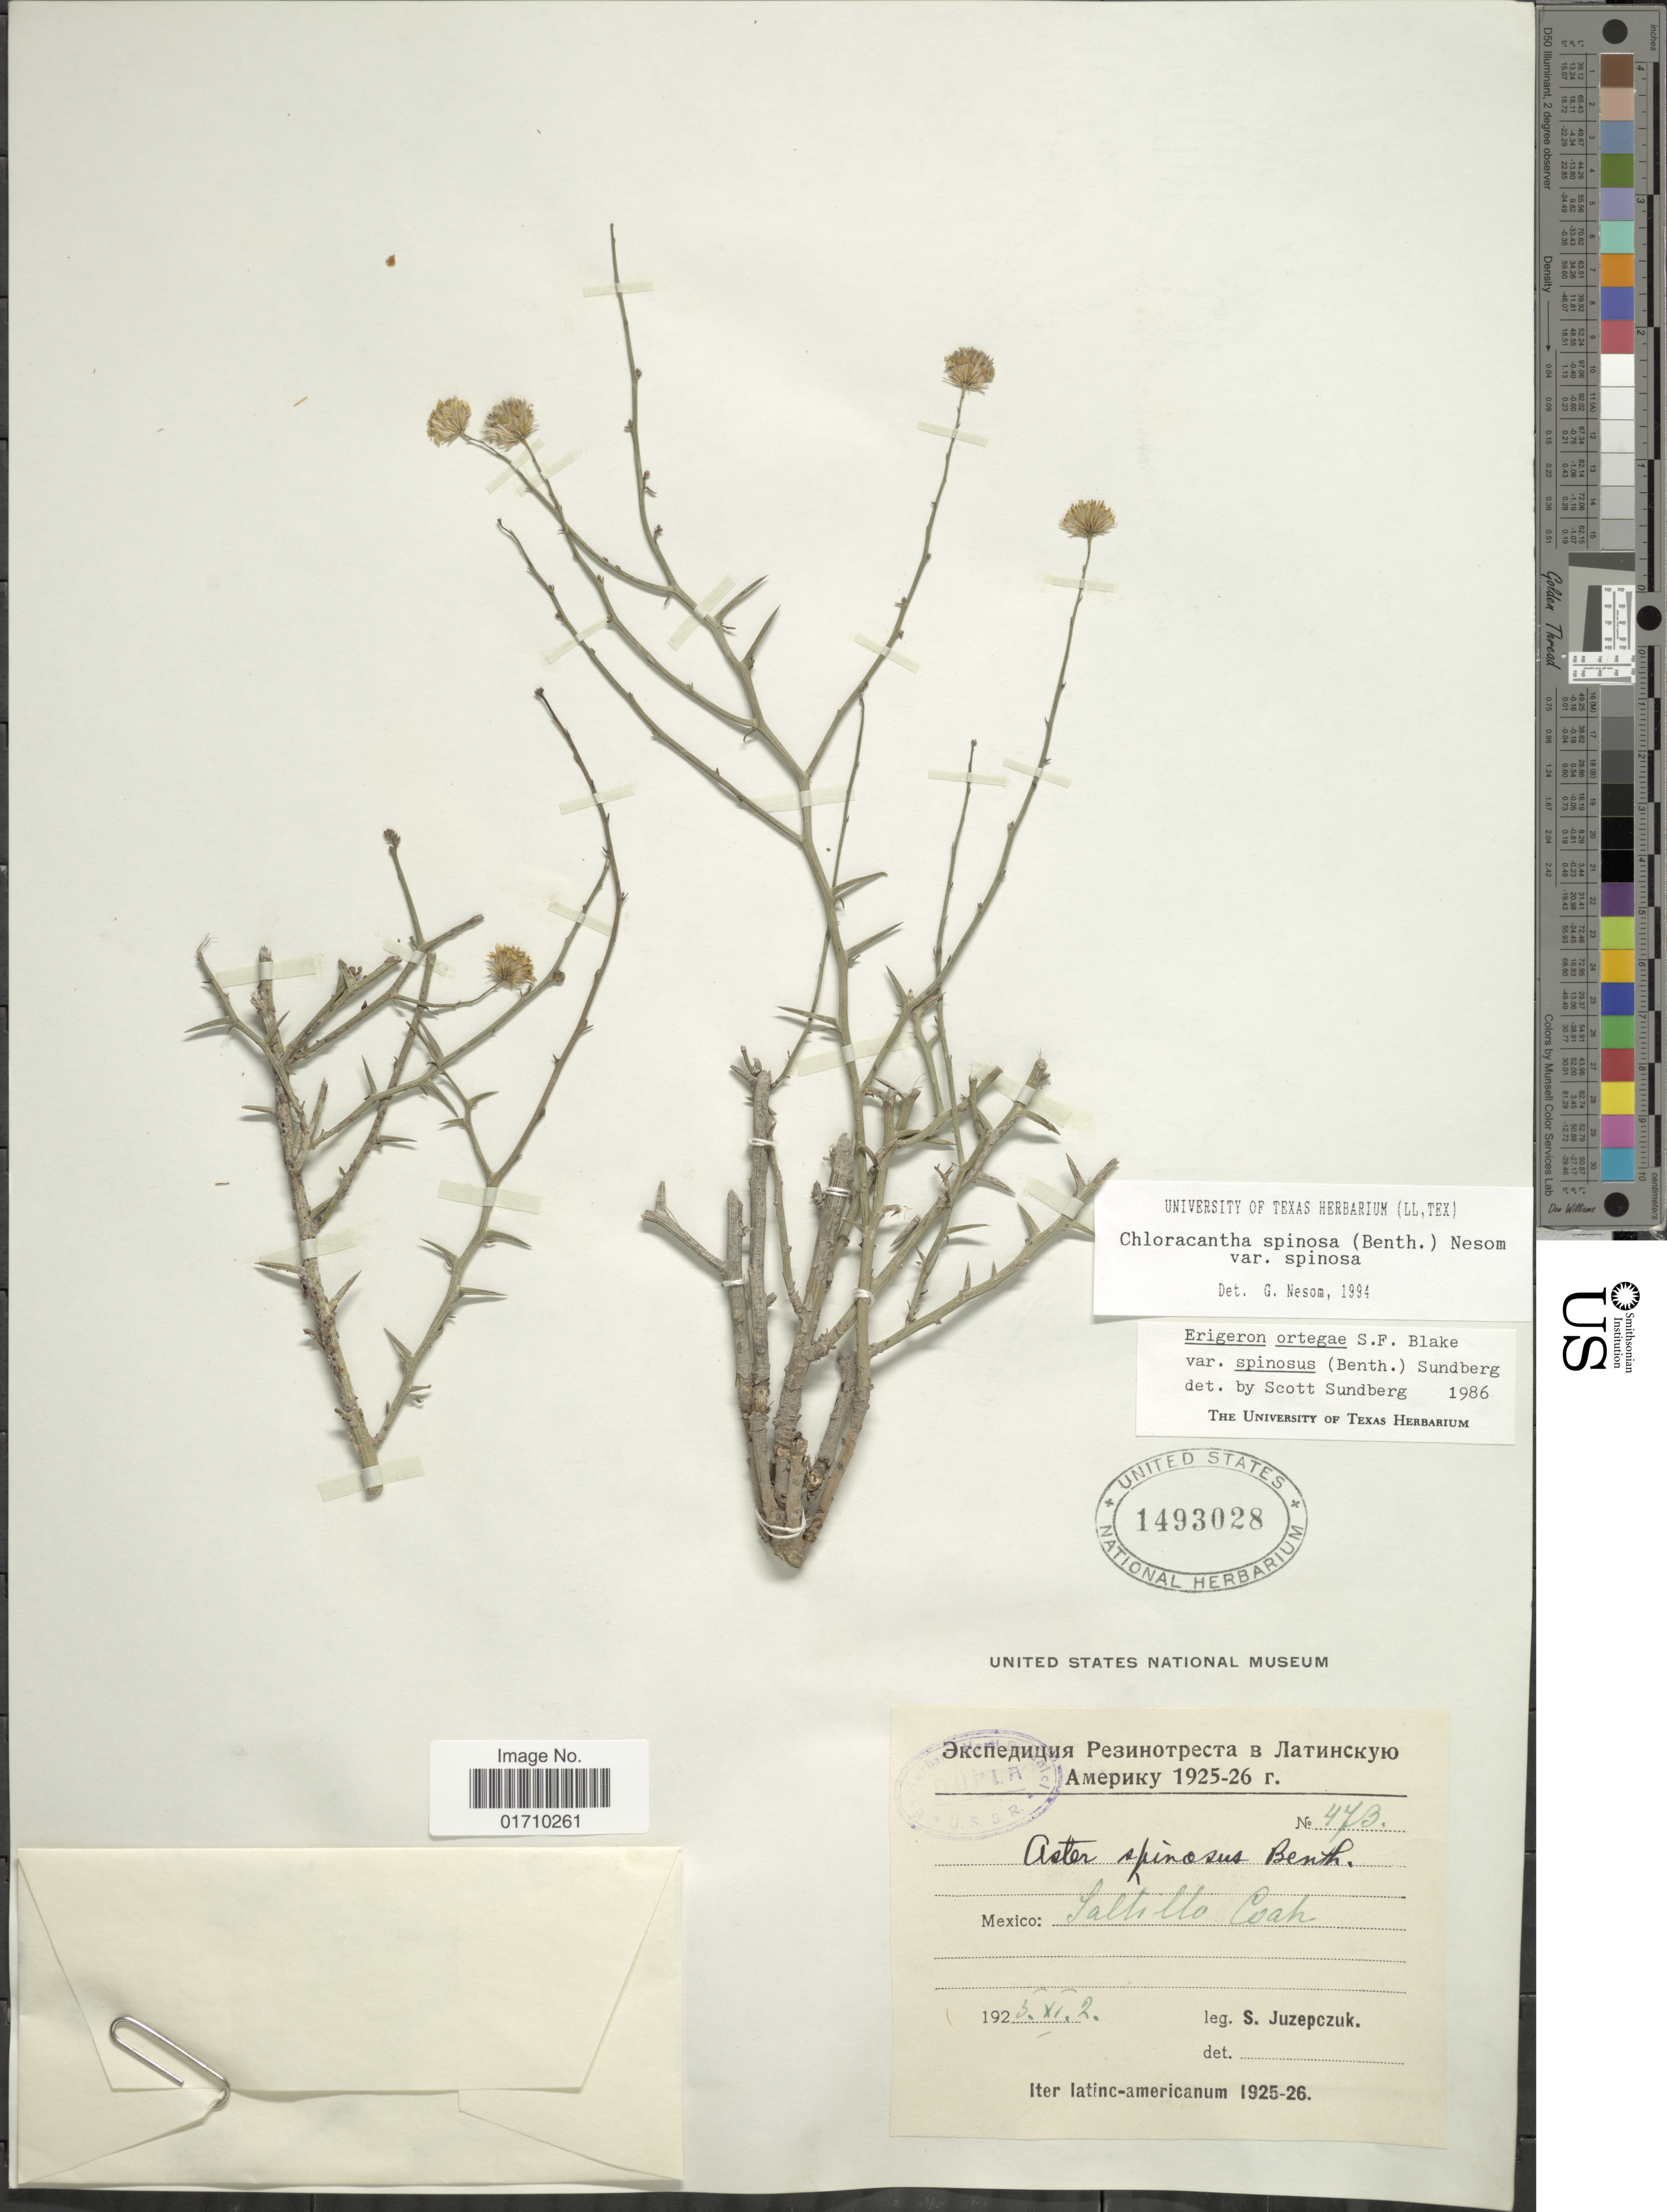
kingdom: Plantae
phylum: Tracheophyta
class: Magnoliopsida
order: Asterales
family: Asteraceae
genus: Chloracantha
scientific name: Chloracantha spinosa var. spinosa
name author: (Benth.) G.L. Nesom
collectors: S. V. Juzepczuk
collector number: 473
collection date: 1925-11-02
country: Mexico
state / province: Coahuila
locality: Saltillo Coah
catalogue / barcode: US 1493028